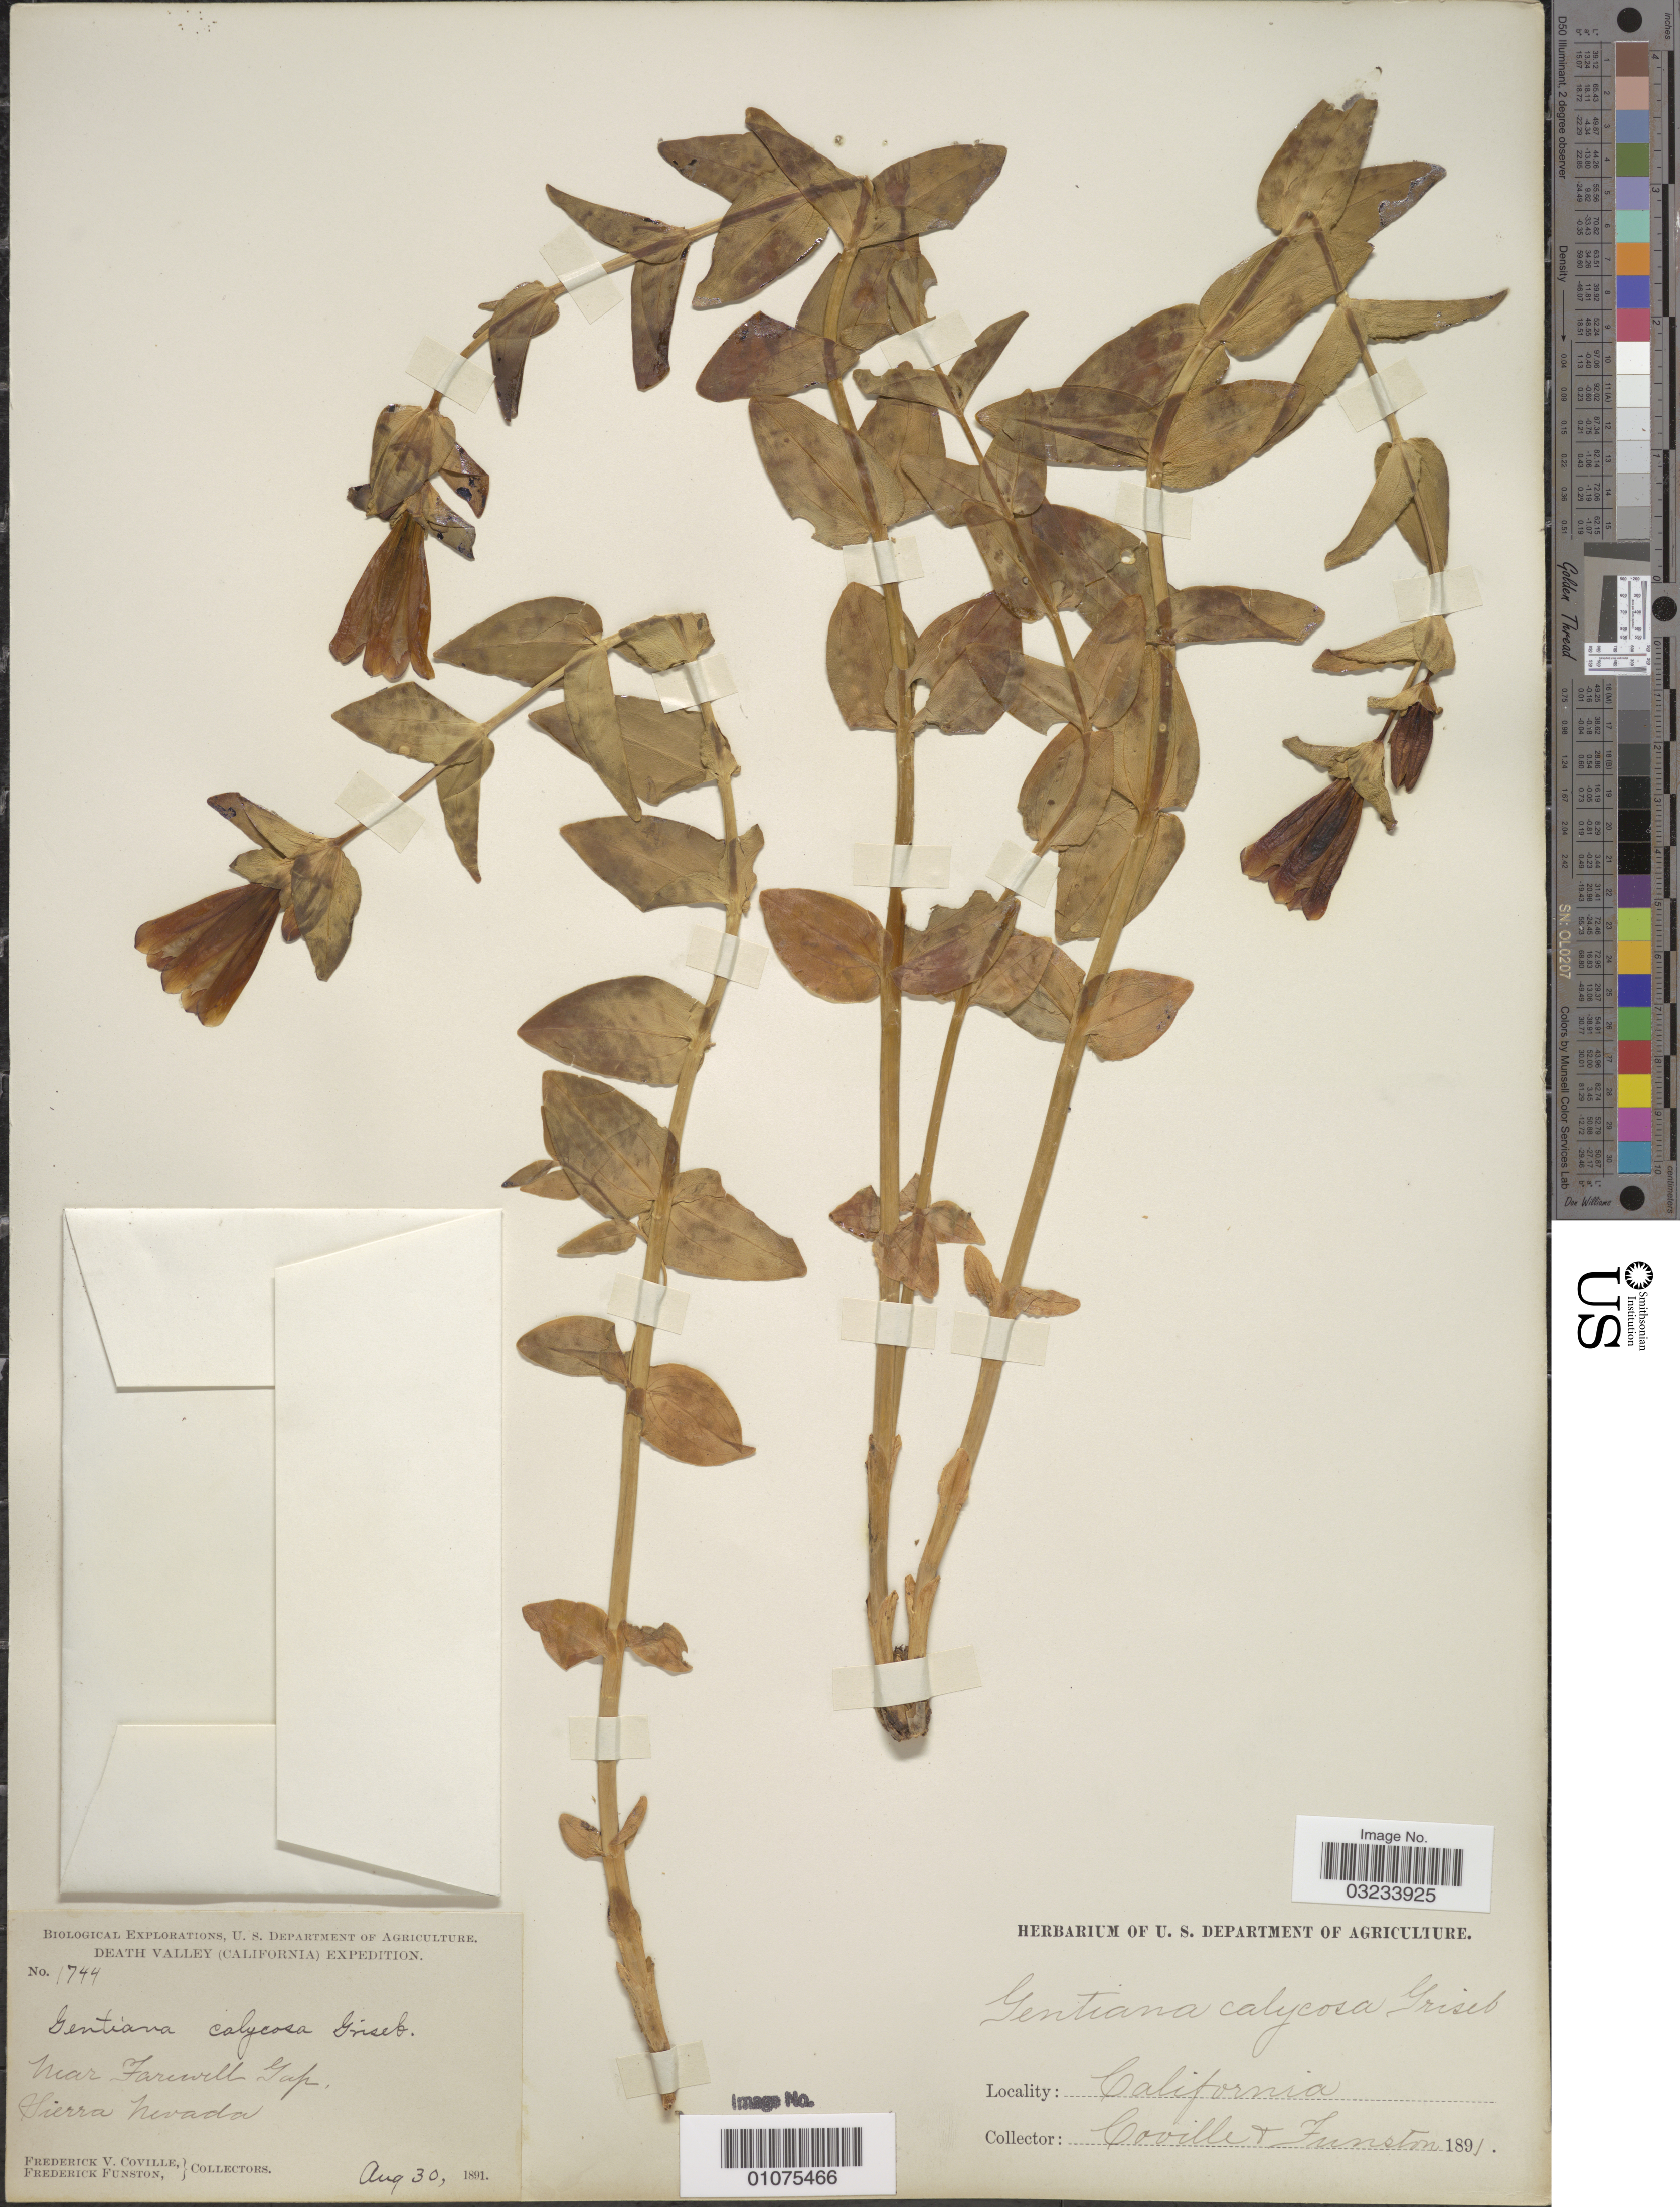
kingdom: Plantae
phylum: Tracheophyta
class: Magnoliopsida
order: Gentianales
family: Gentianaceae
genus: Gentiana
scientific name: Gentiana calycosa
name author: Griseb.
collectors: F. V. Coville & F. Funston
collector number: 1744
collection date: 1891-08-30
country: United States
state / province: California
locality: Death Valley, near Farewell Gap, Sierra Nevada.